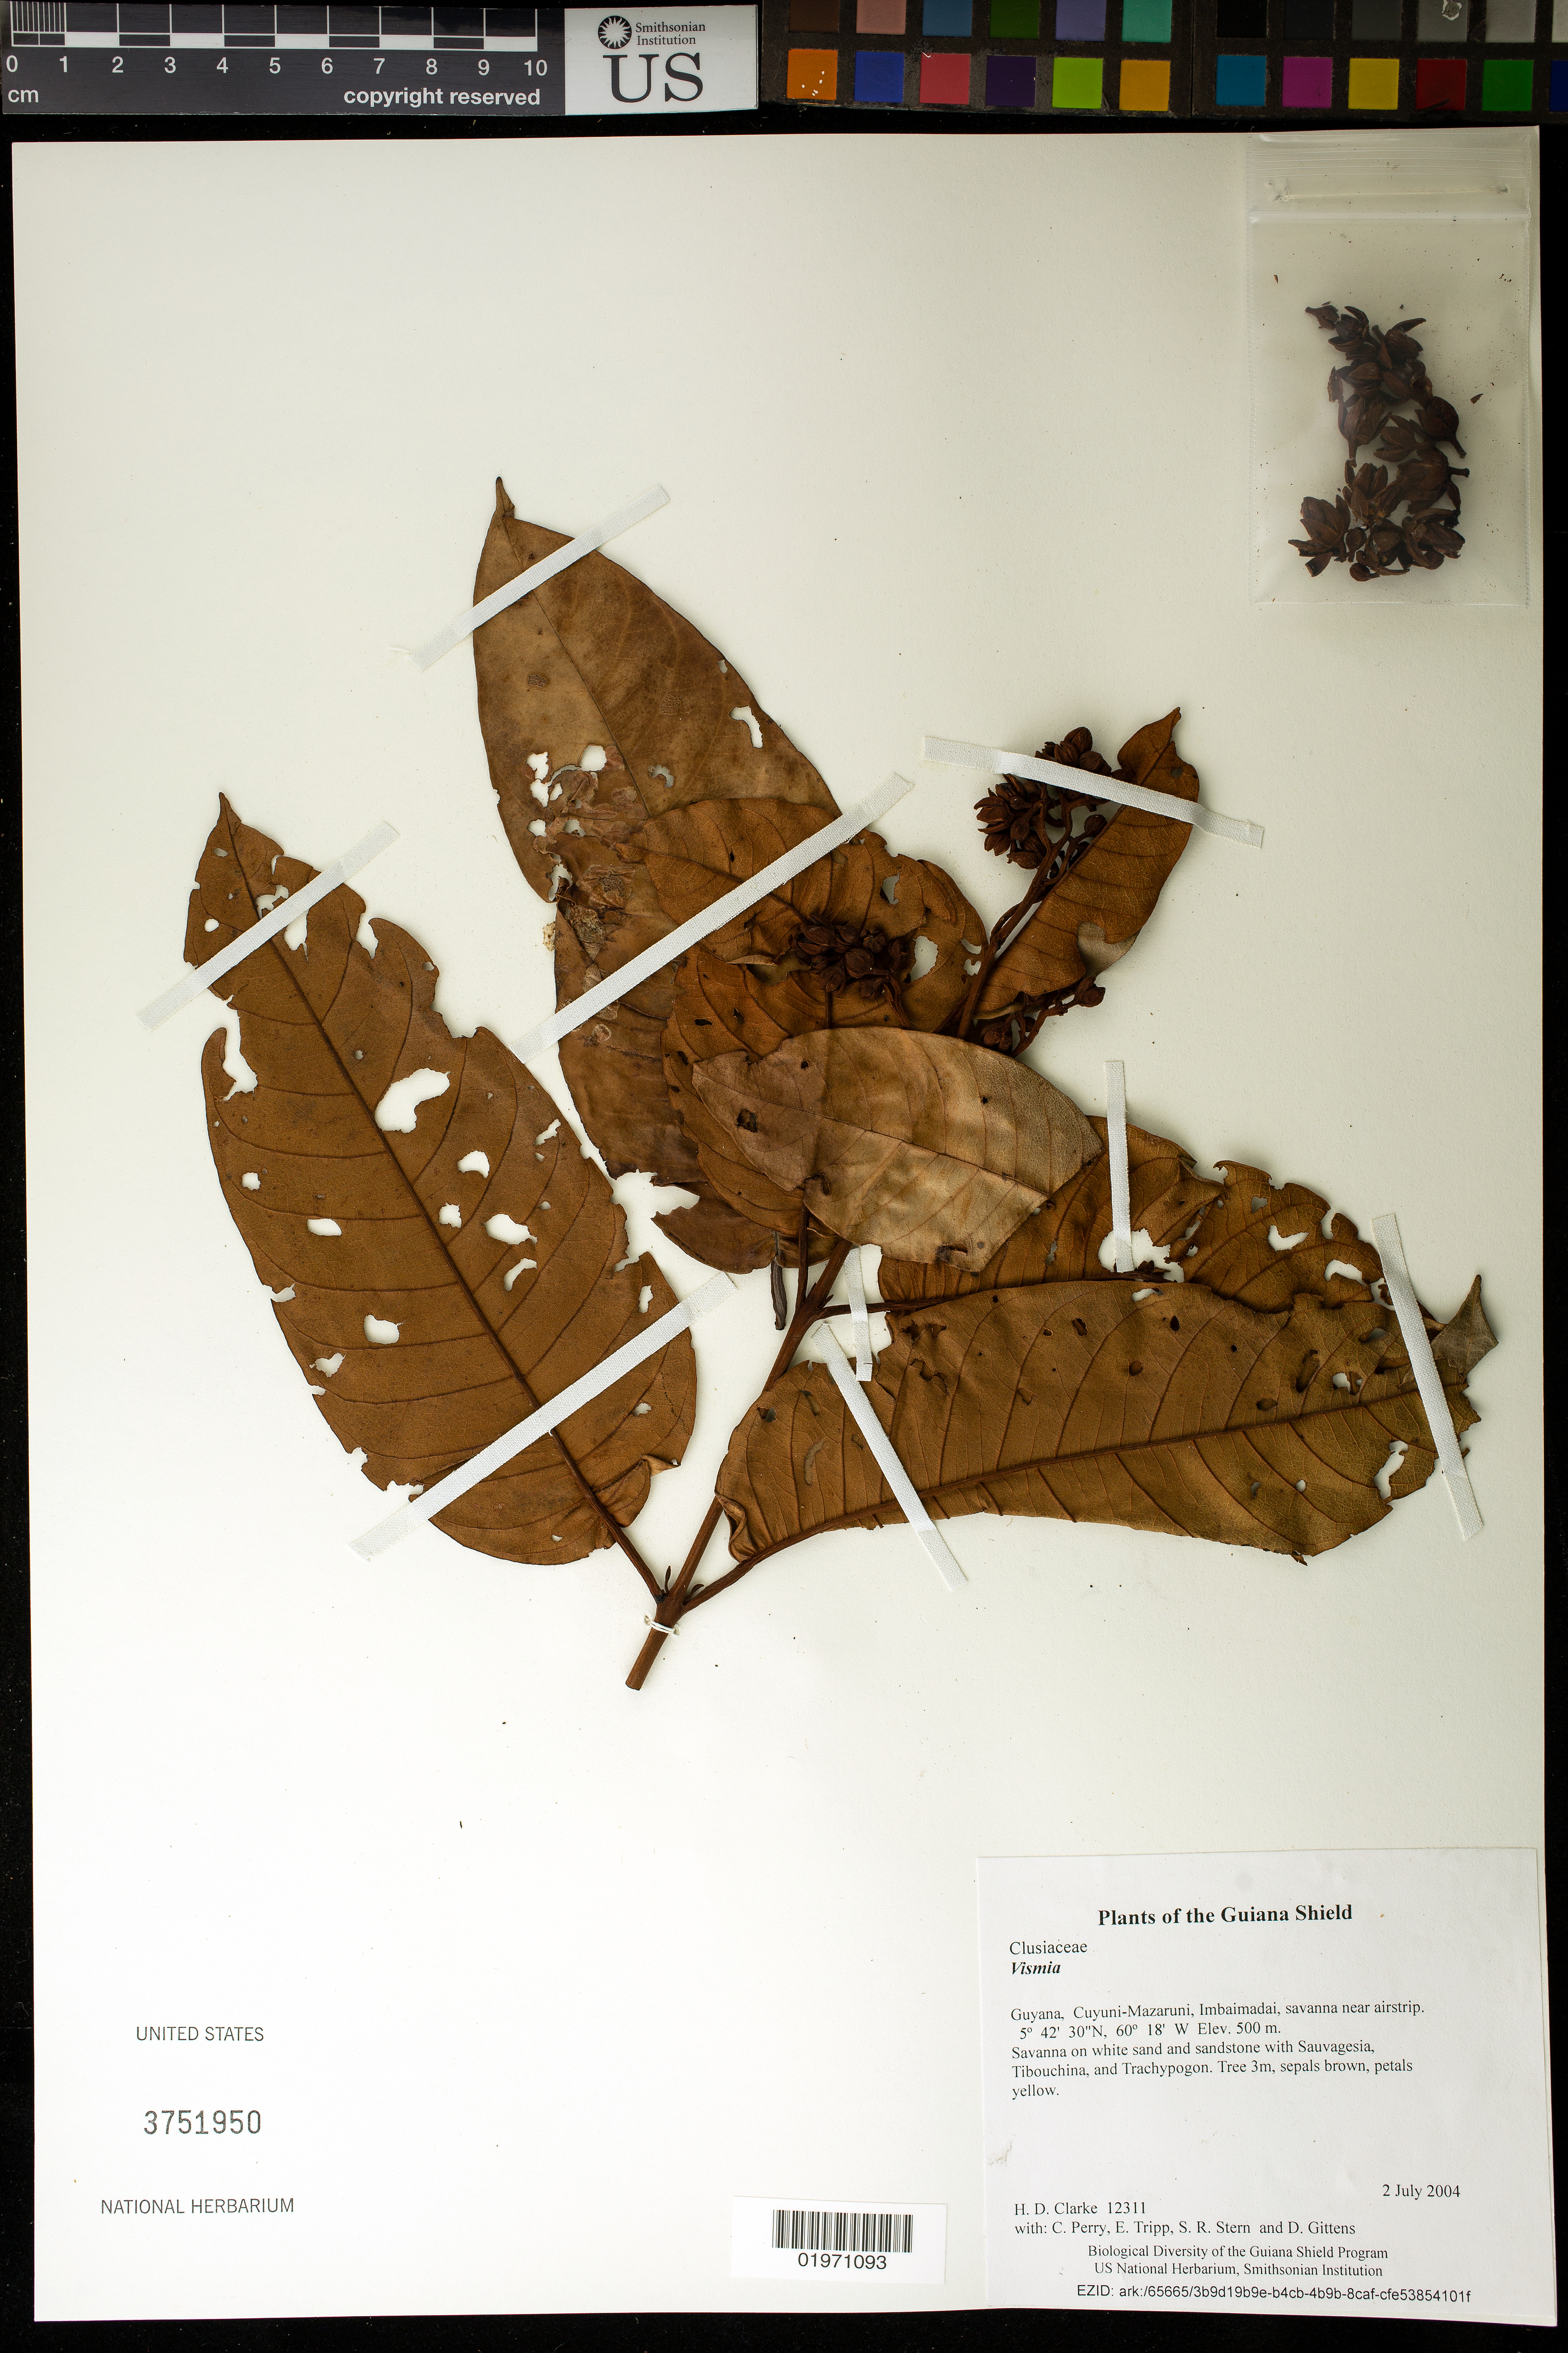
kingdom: Plantae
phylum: Tracheophyta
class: Magnoliopsida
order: Malpighiales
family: Hypericaceae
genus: Vismia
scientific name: Vismia sp.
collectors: H. D. Clarke, C. Perry, E. Tripp, S. R. Stern & D. Gittens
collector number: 12311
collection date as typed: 2 July 2004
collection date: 2004-07-02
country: Guyana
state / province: Cuyuni-Mazaruni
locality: Imbaimadai, savanna near airstrip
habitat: Savanna on white sand and sandstone with Sauvagesia, Tibouchina, and Trachypogon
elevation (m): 500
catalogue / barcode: US 3751950